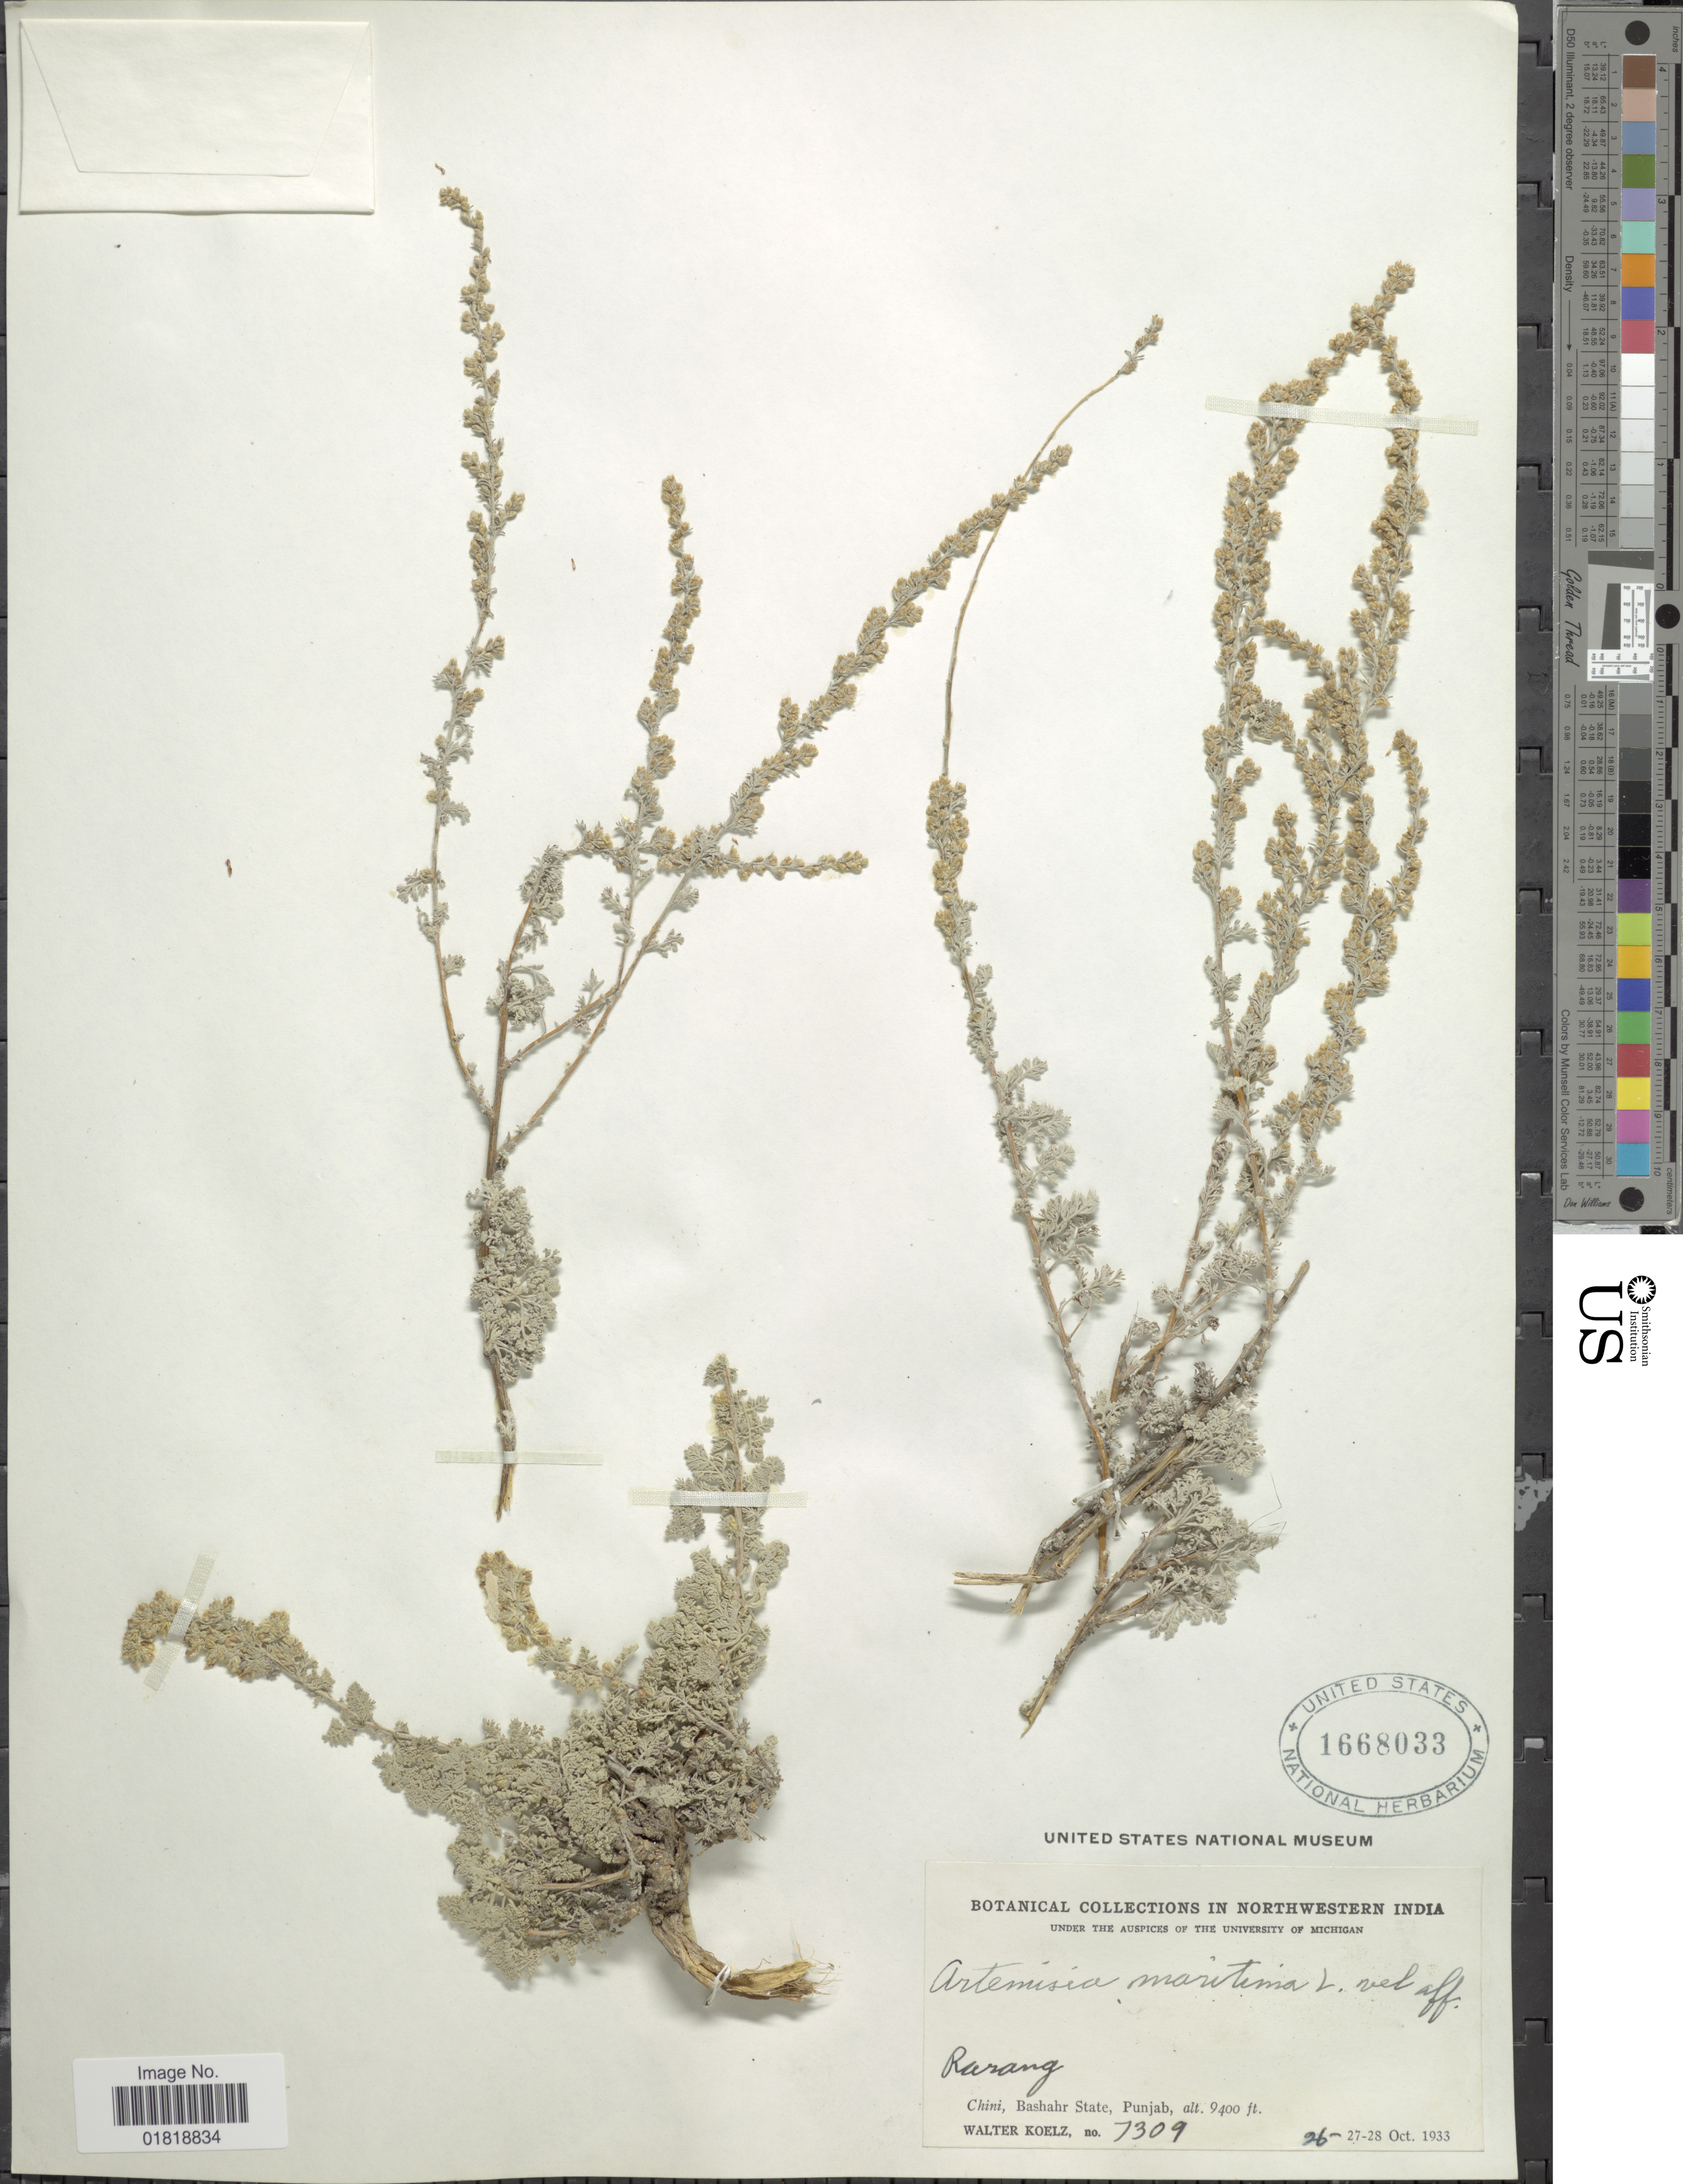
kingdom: Plantae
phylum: Tracheophyta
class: Magnoliopsida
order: Asterales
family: Asteraceae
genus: Artemisia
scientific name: Artemisia maritima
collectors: W. N. Koelz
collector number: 7309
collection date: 1933-10-26/1933-10-28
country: India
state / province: Punjab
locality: Northwestern India, Rarang, Chiri, Bashahr State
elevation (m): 2865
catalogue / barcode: US 1668033